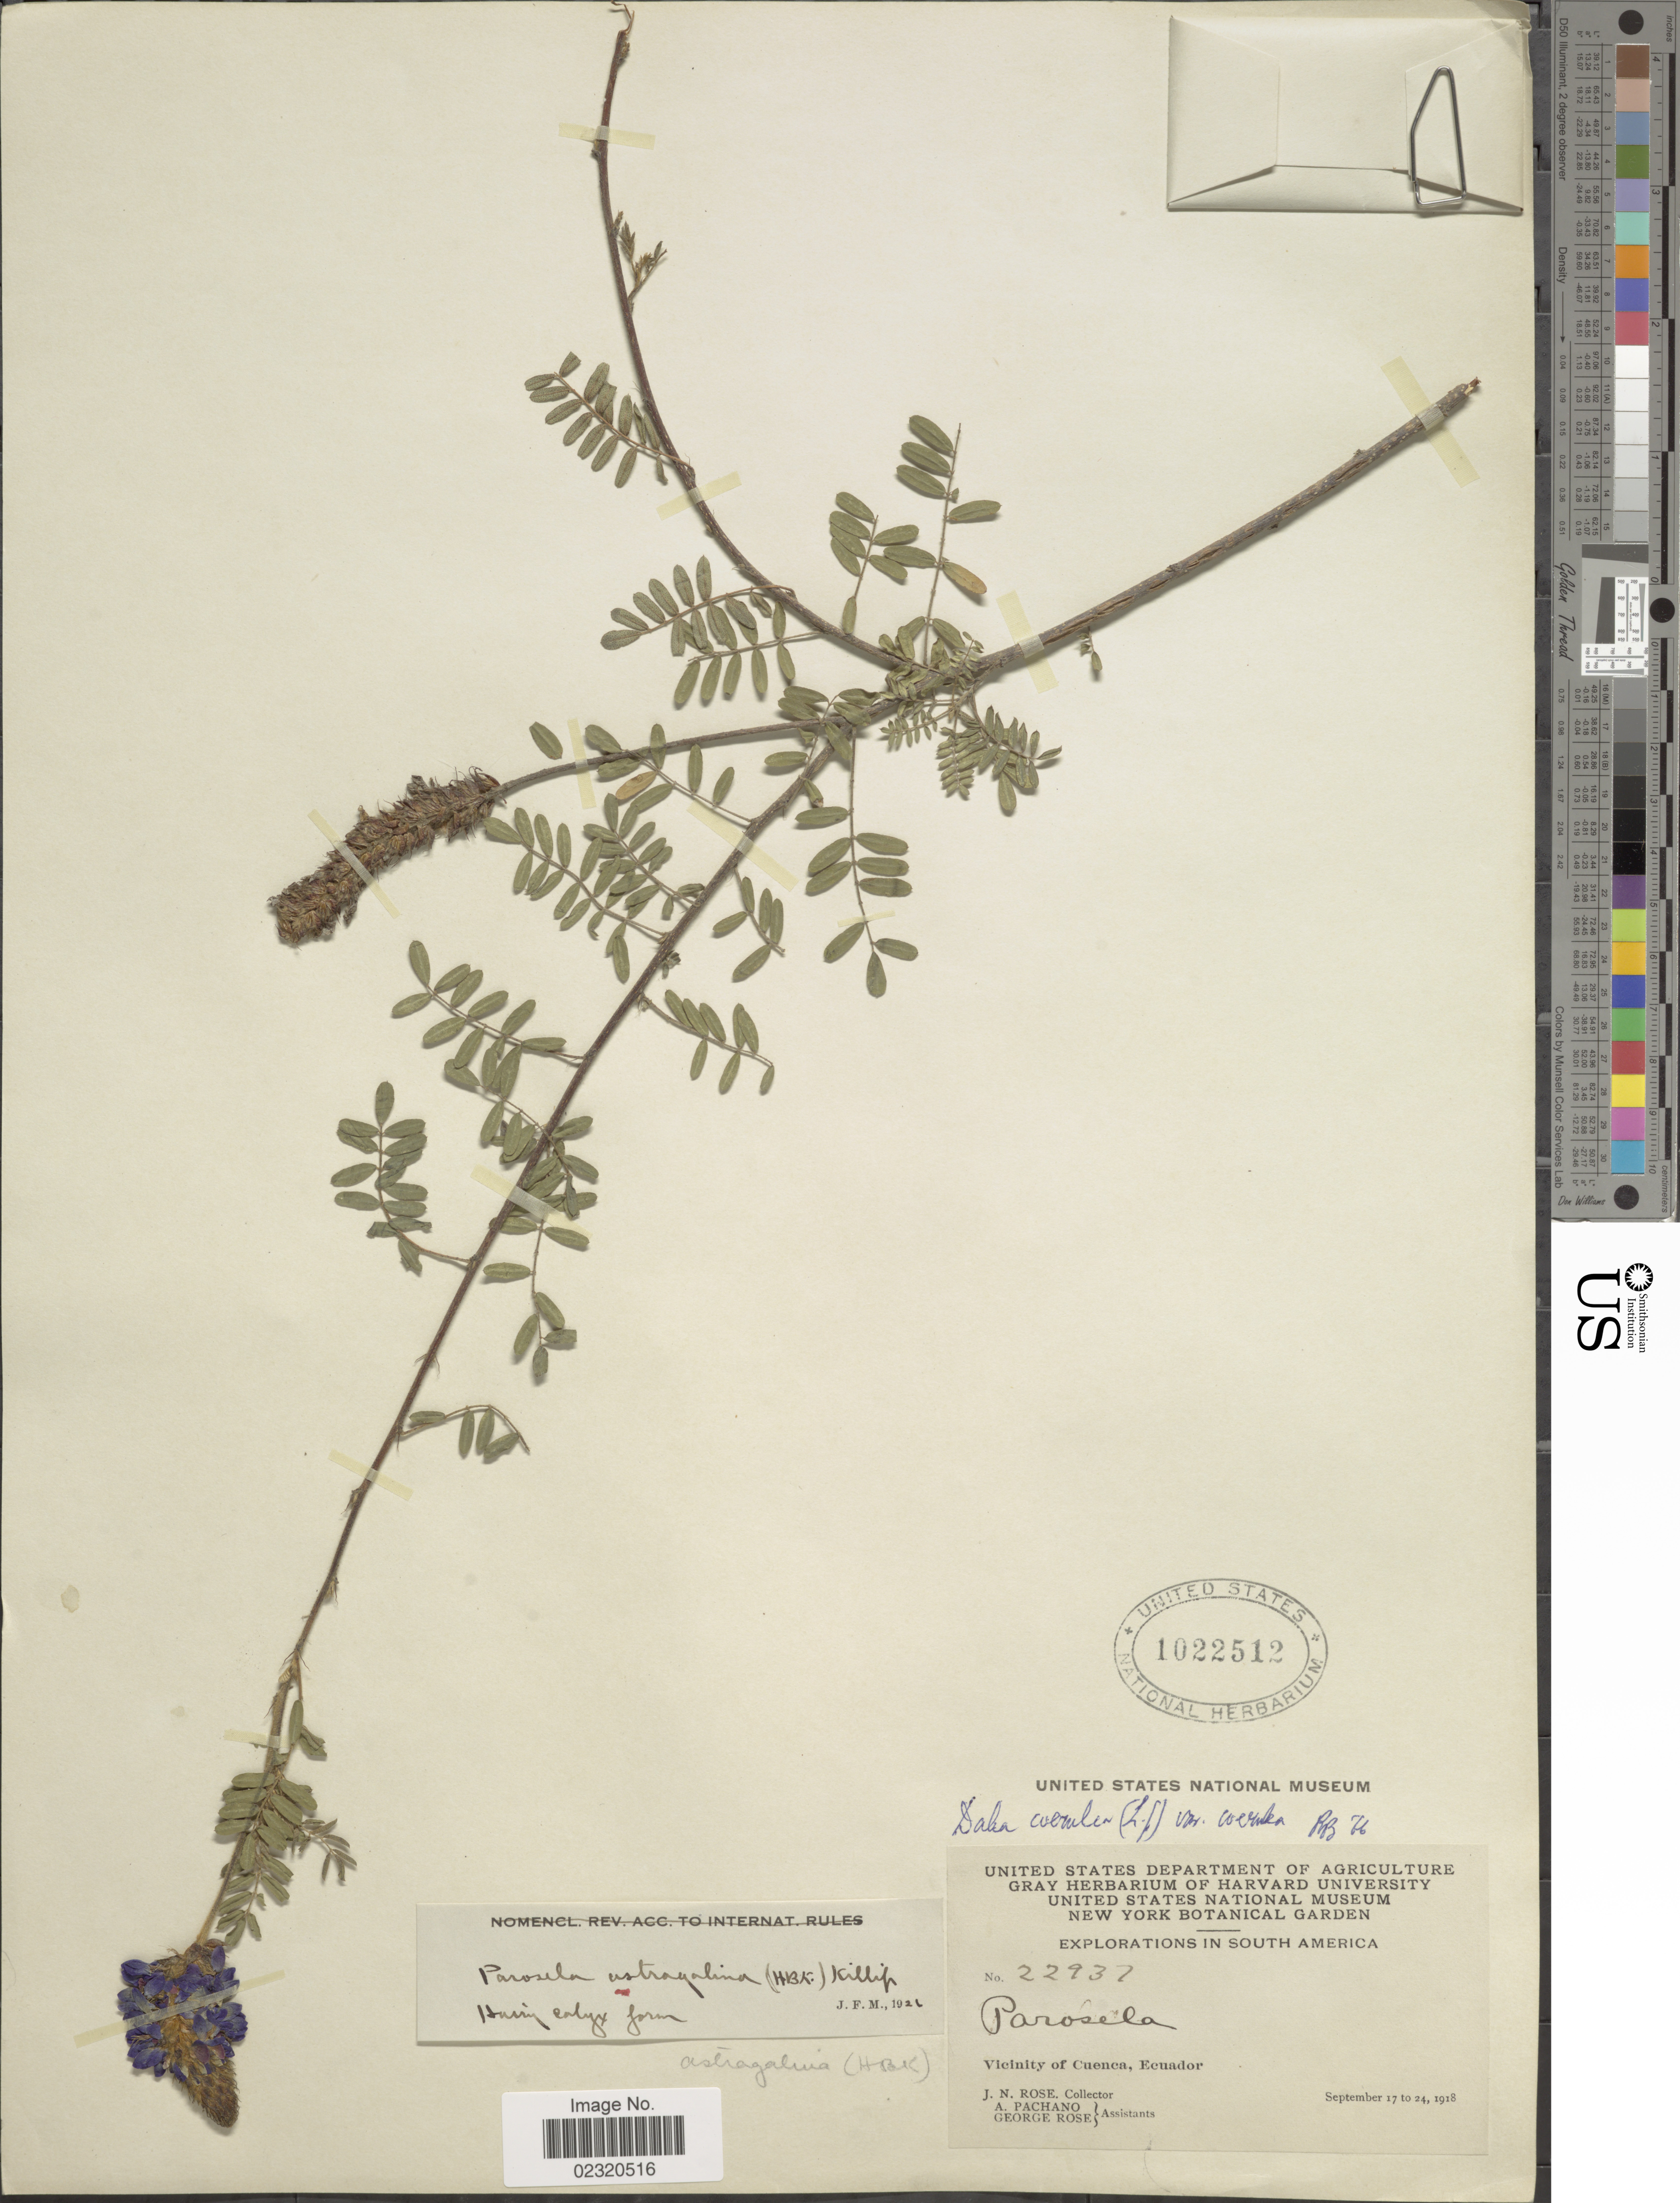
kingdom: Plantae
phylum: Tracheophyta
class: Magnoliopsida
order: Fabales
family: Fabaceae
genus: Dalea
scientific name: Dalea coerulea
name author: (L. f.) Schinz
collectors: J. N. Rose, A. Pachano & G. Rose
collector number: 22937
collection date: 1918-09-17/1918-09-24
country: Ecuador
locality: Vicinity of Cuenca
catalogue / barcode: US 1022512